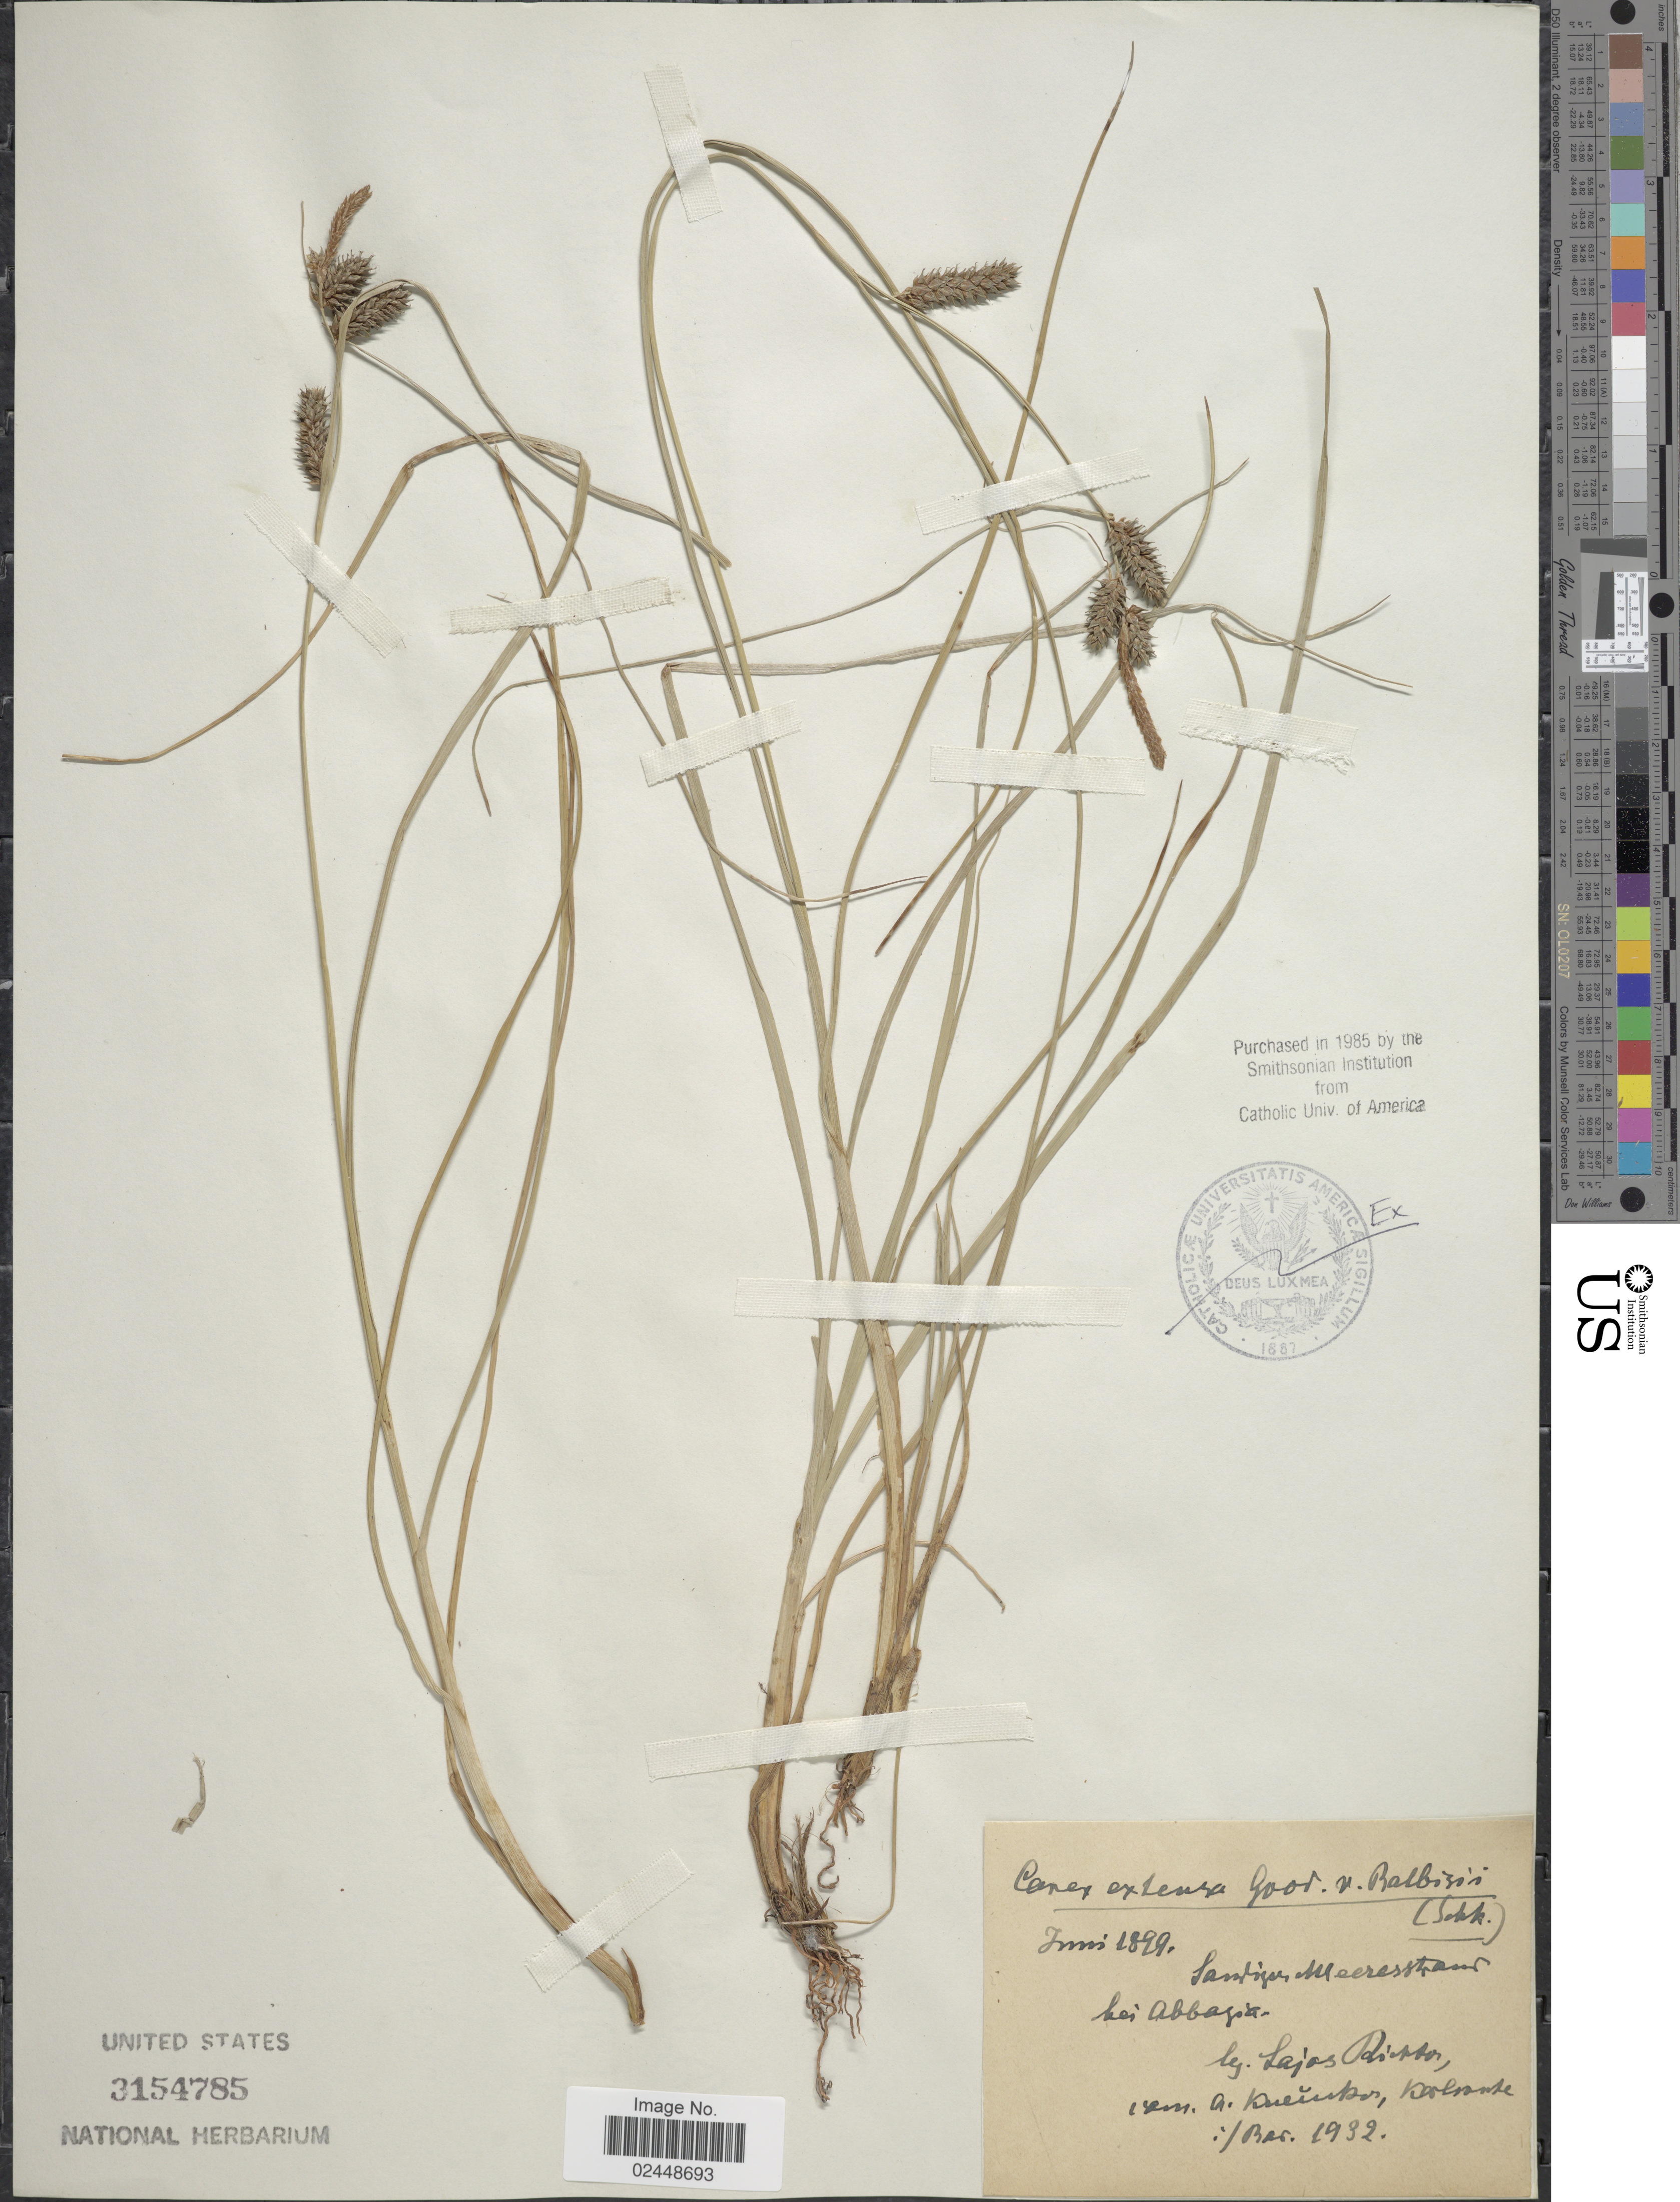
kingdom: Plantae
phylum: Tracheophyta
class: Liliopsida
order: Poales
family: Cyperaceae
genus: Carex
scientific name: Carex extensa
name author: Gooden.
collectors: L. Richter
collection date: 1899-06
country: Croatia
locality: Sandigen Meerestrand bei Abbazia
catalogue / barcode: US 3154785